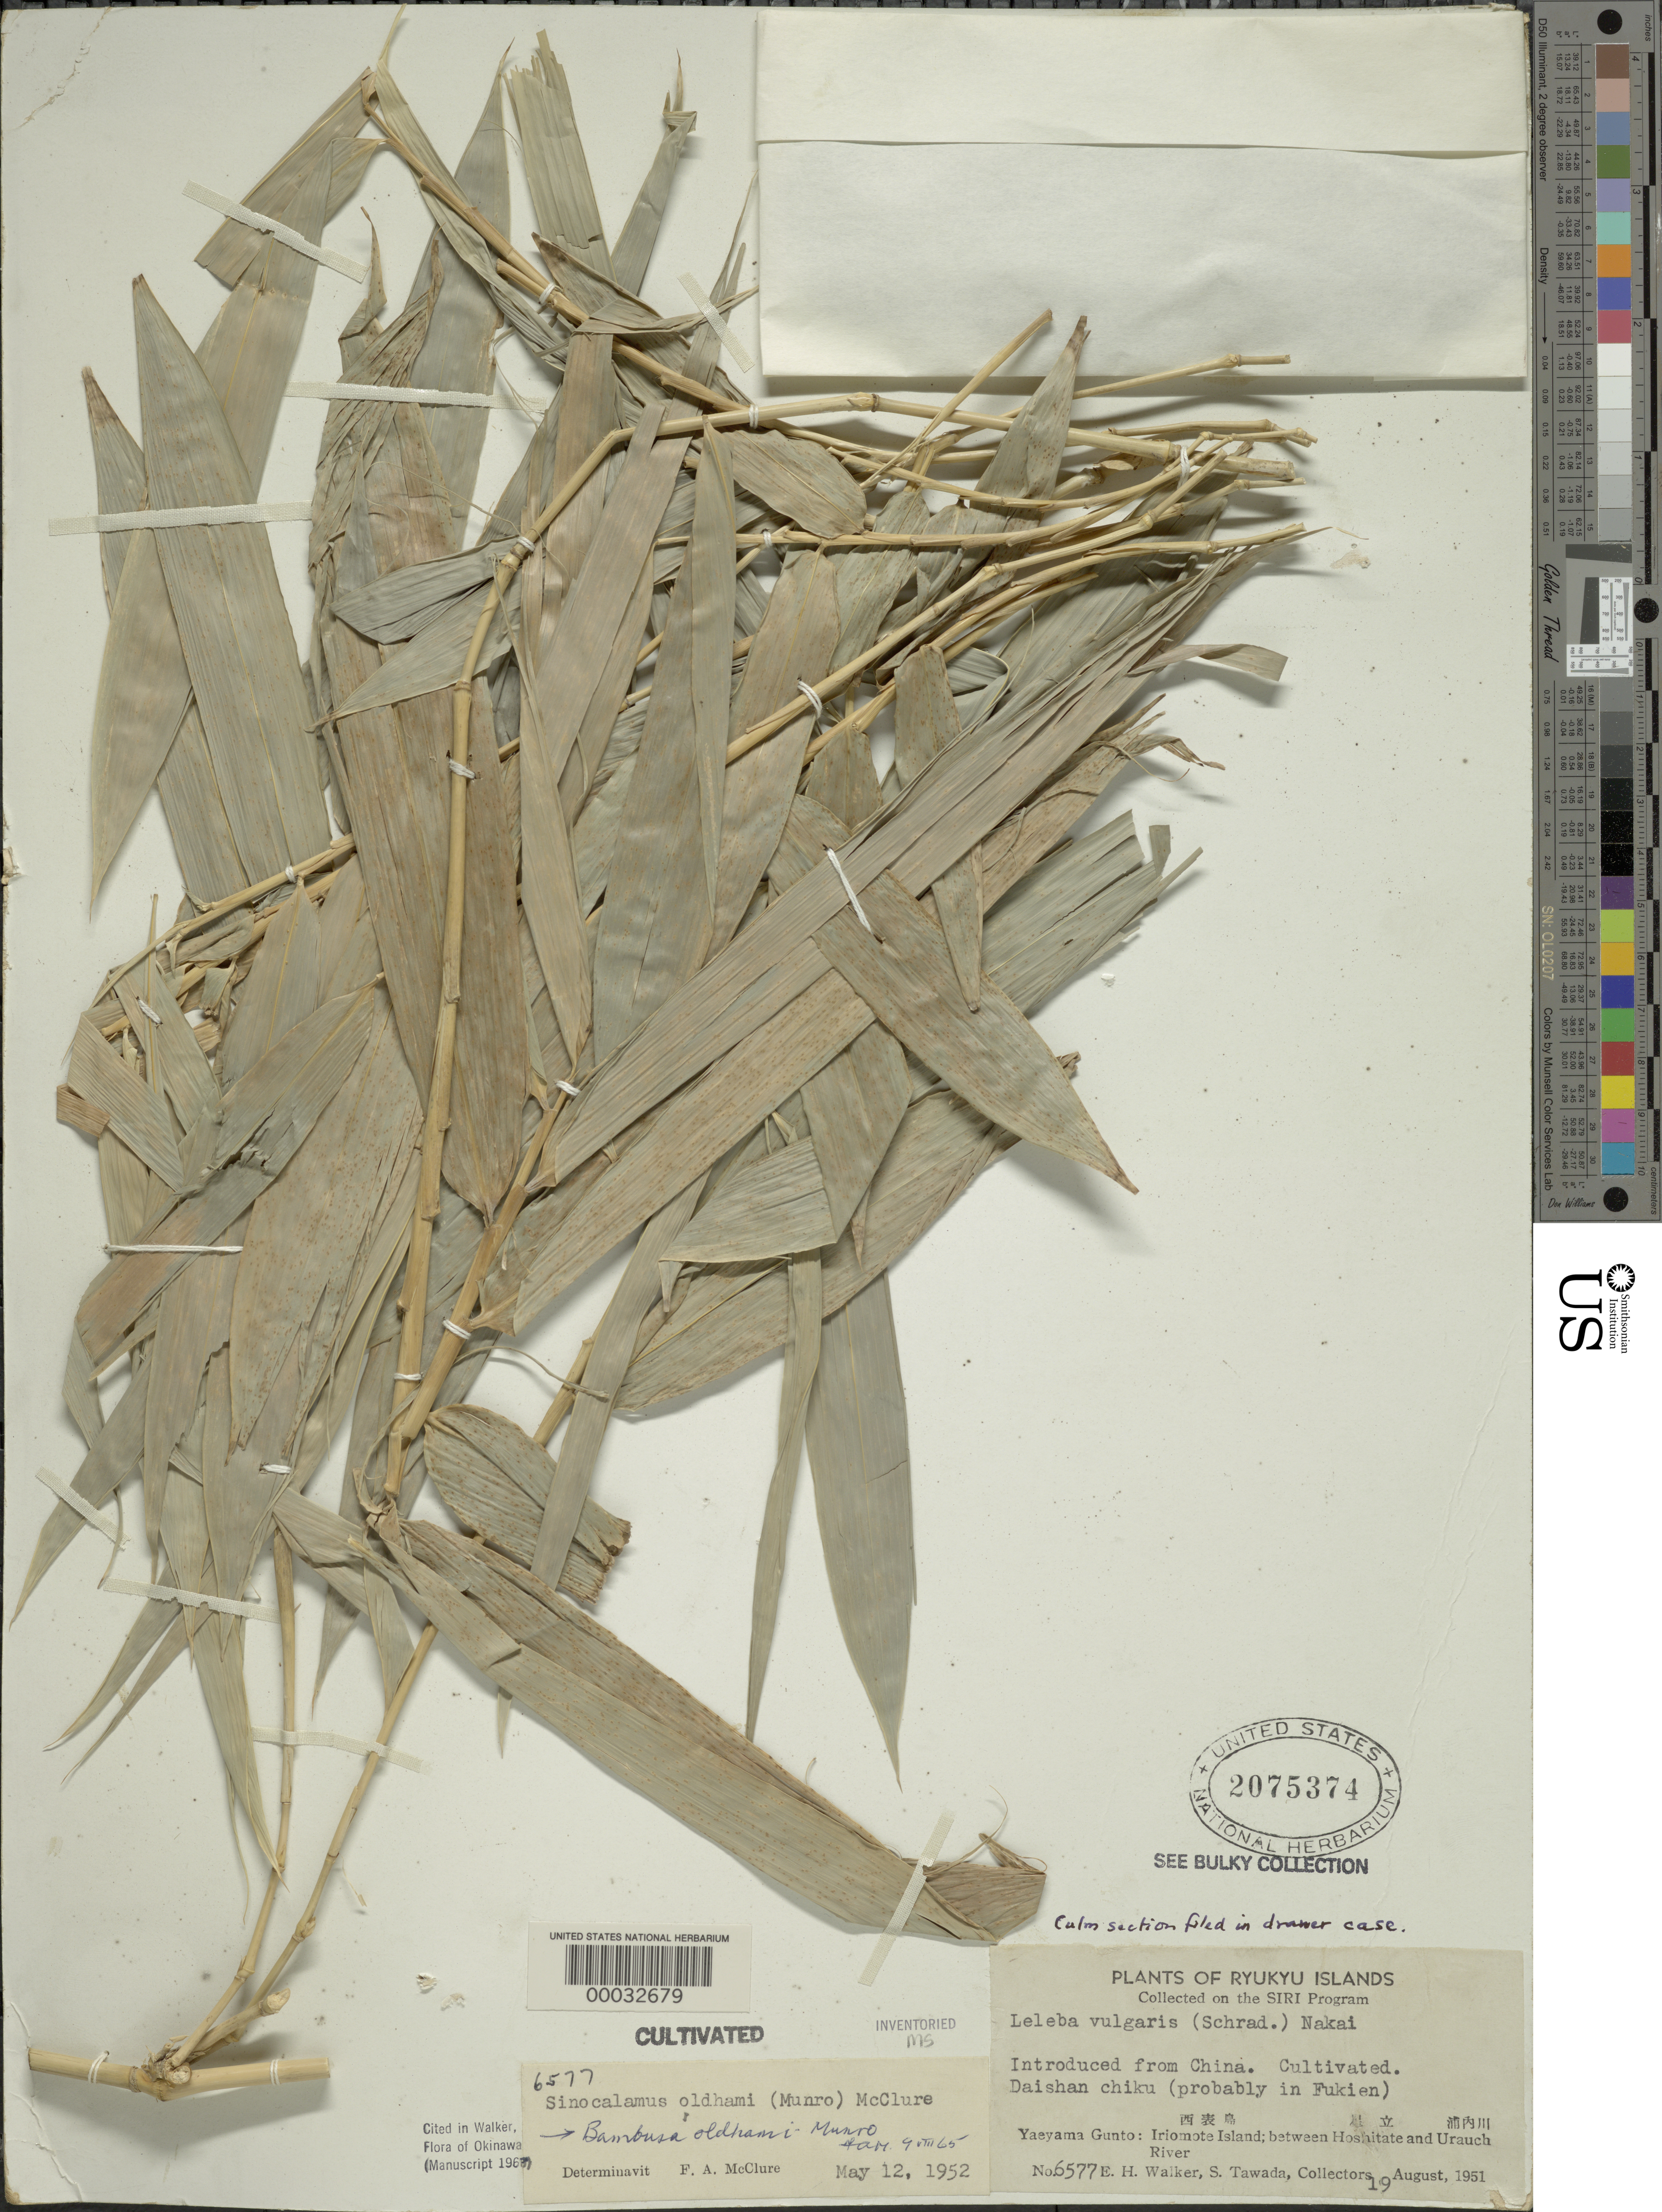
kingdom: Plantae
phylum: Tracheophyta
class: Liliopsida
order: Poales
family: Poaceae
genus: Bambusa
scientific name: Bambusa oldhamii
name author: Munro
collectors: E. H. Walker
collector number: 6577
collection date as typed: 19 Aug 1951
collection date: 1951-08-19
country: Japan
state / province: Okinawa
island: Iriomote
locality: Yaeyama gunto, hoshitate, iriomote island [Sakishima Is.]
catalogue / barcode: US 2075374